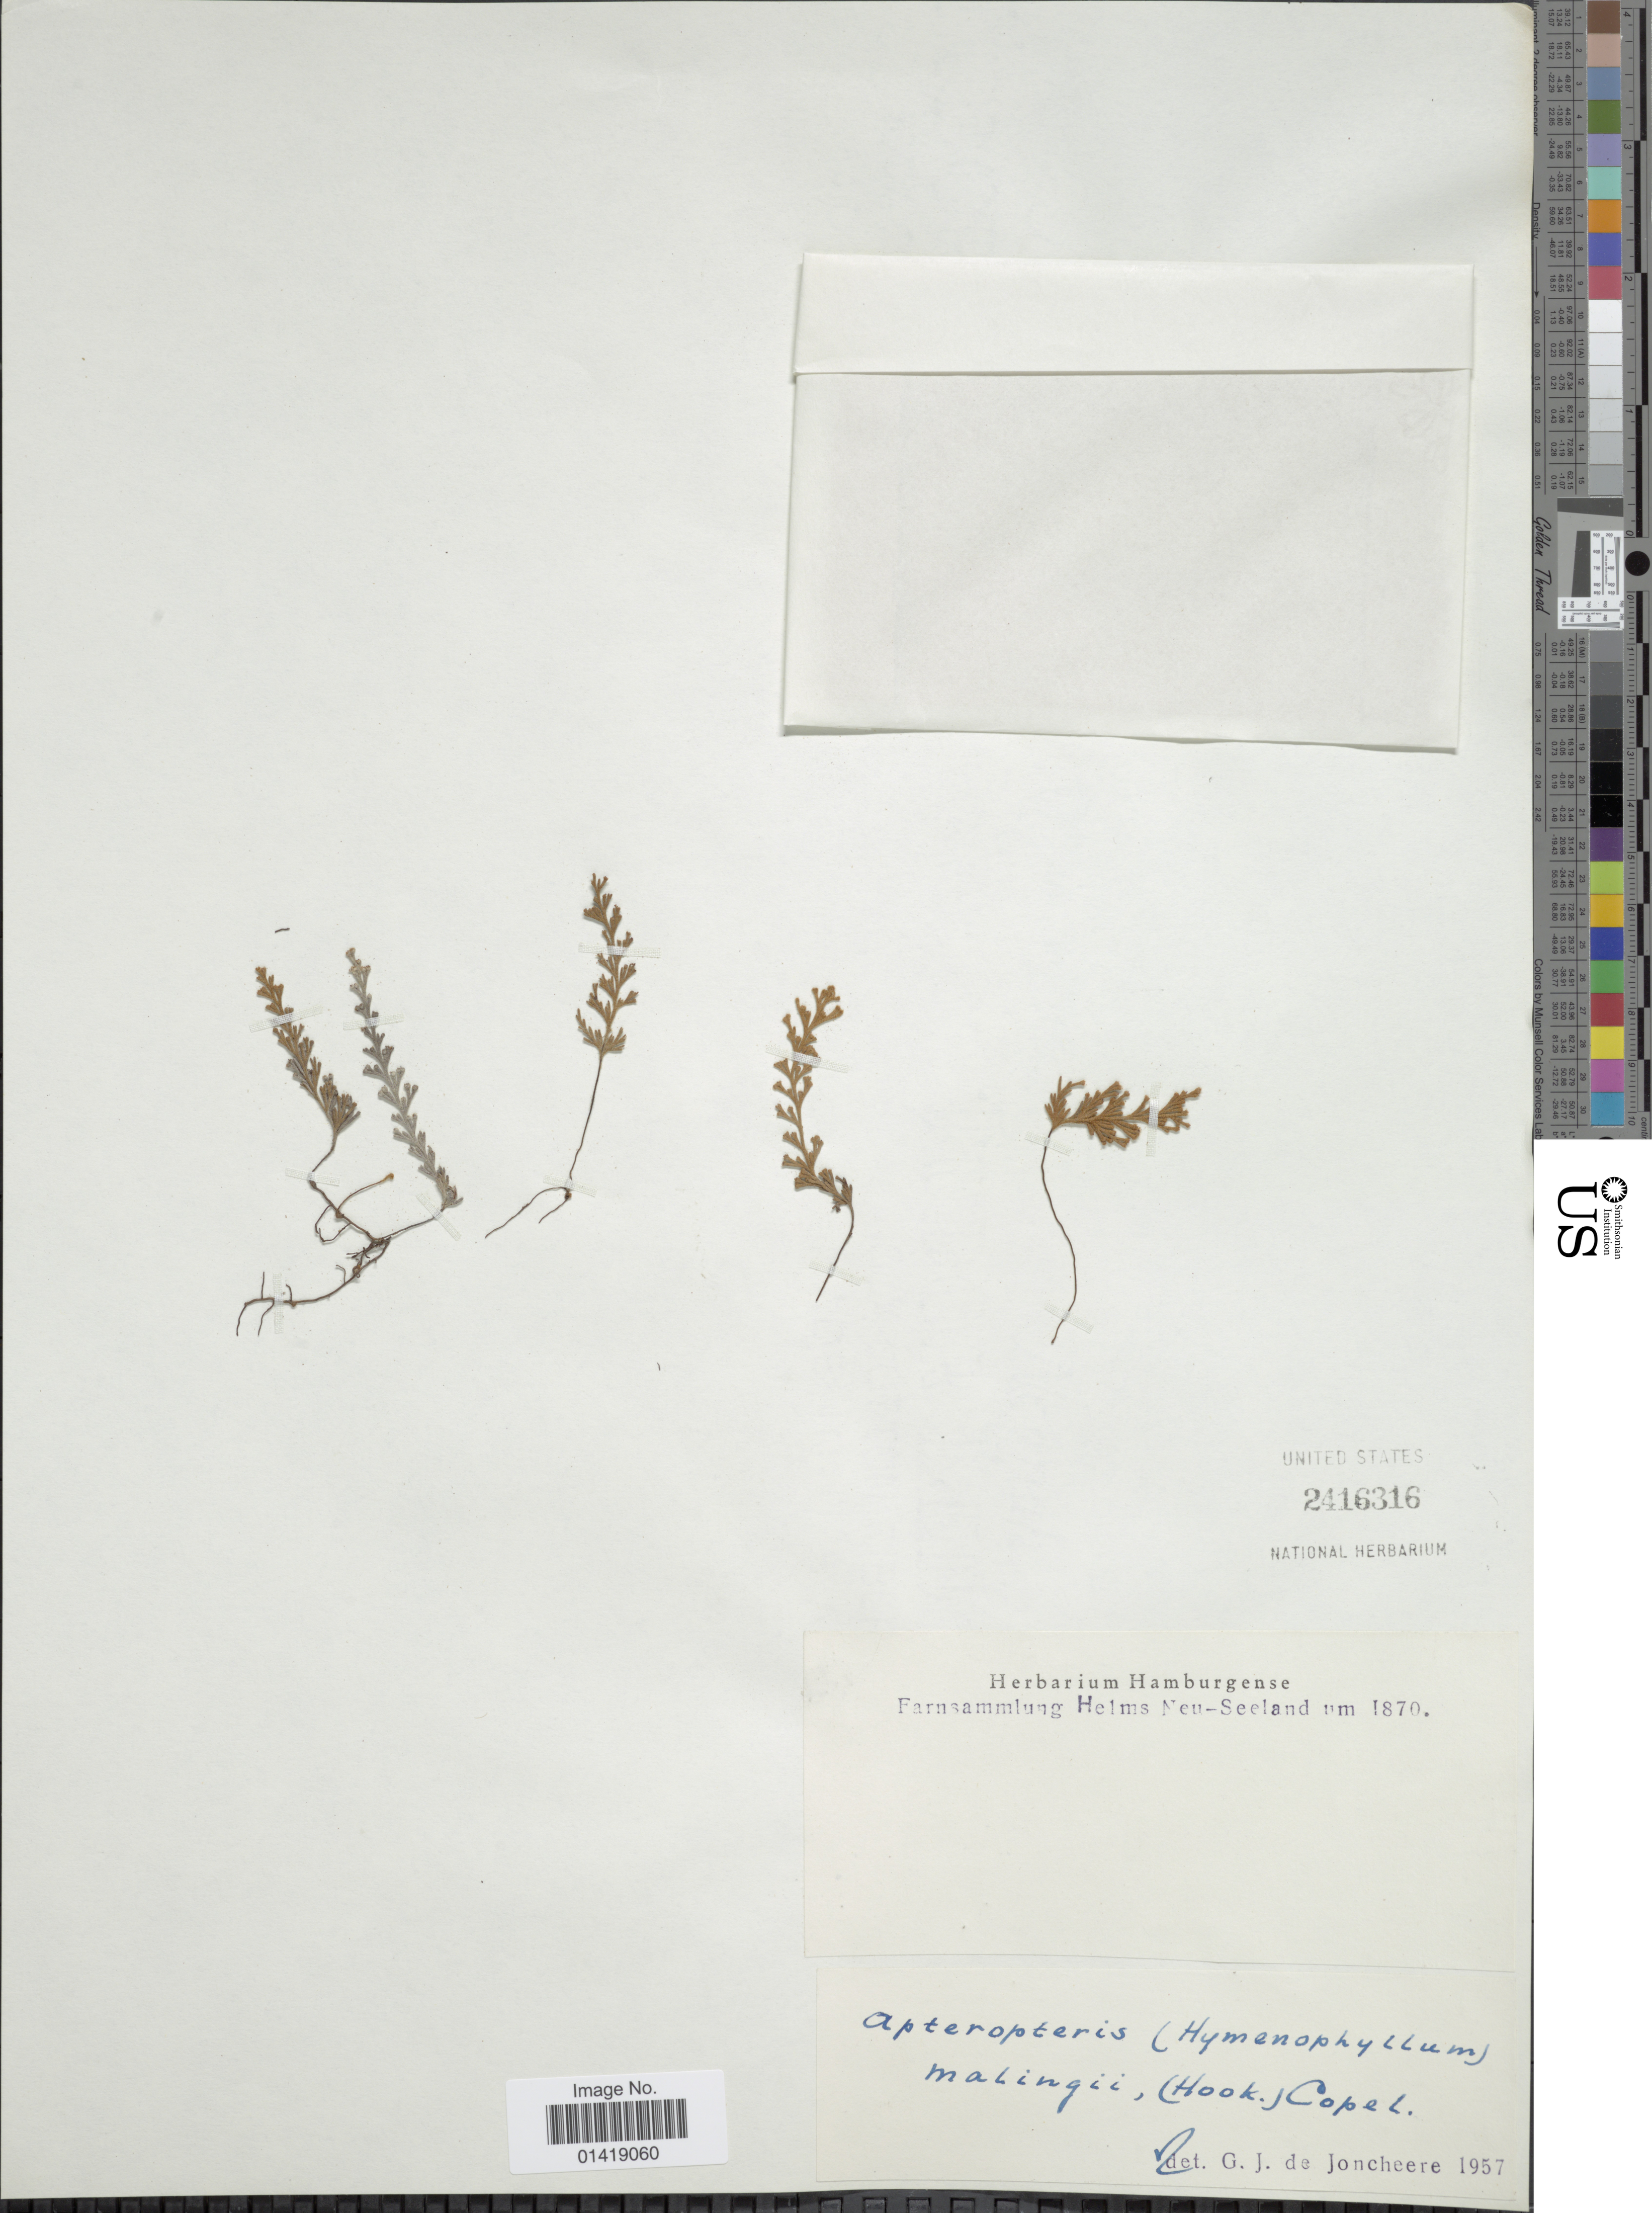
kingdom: Plantae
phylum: Tracheophyta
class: Polypodiopsida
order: Hymenophyllales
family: Hymenophyllaceae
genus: Hymenophyllum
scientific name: Hymenophyllum malingii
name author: (Hook.) Mett.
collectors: Helms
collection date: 1870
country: New Zealand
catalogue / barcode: US 2416316